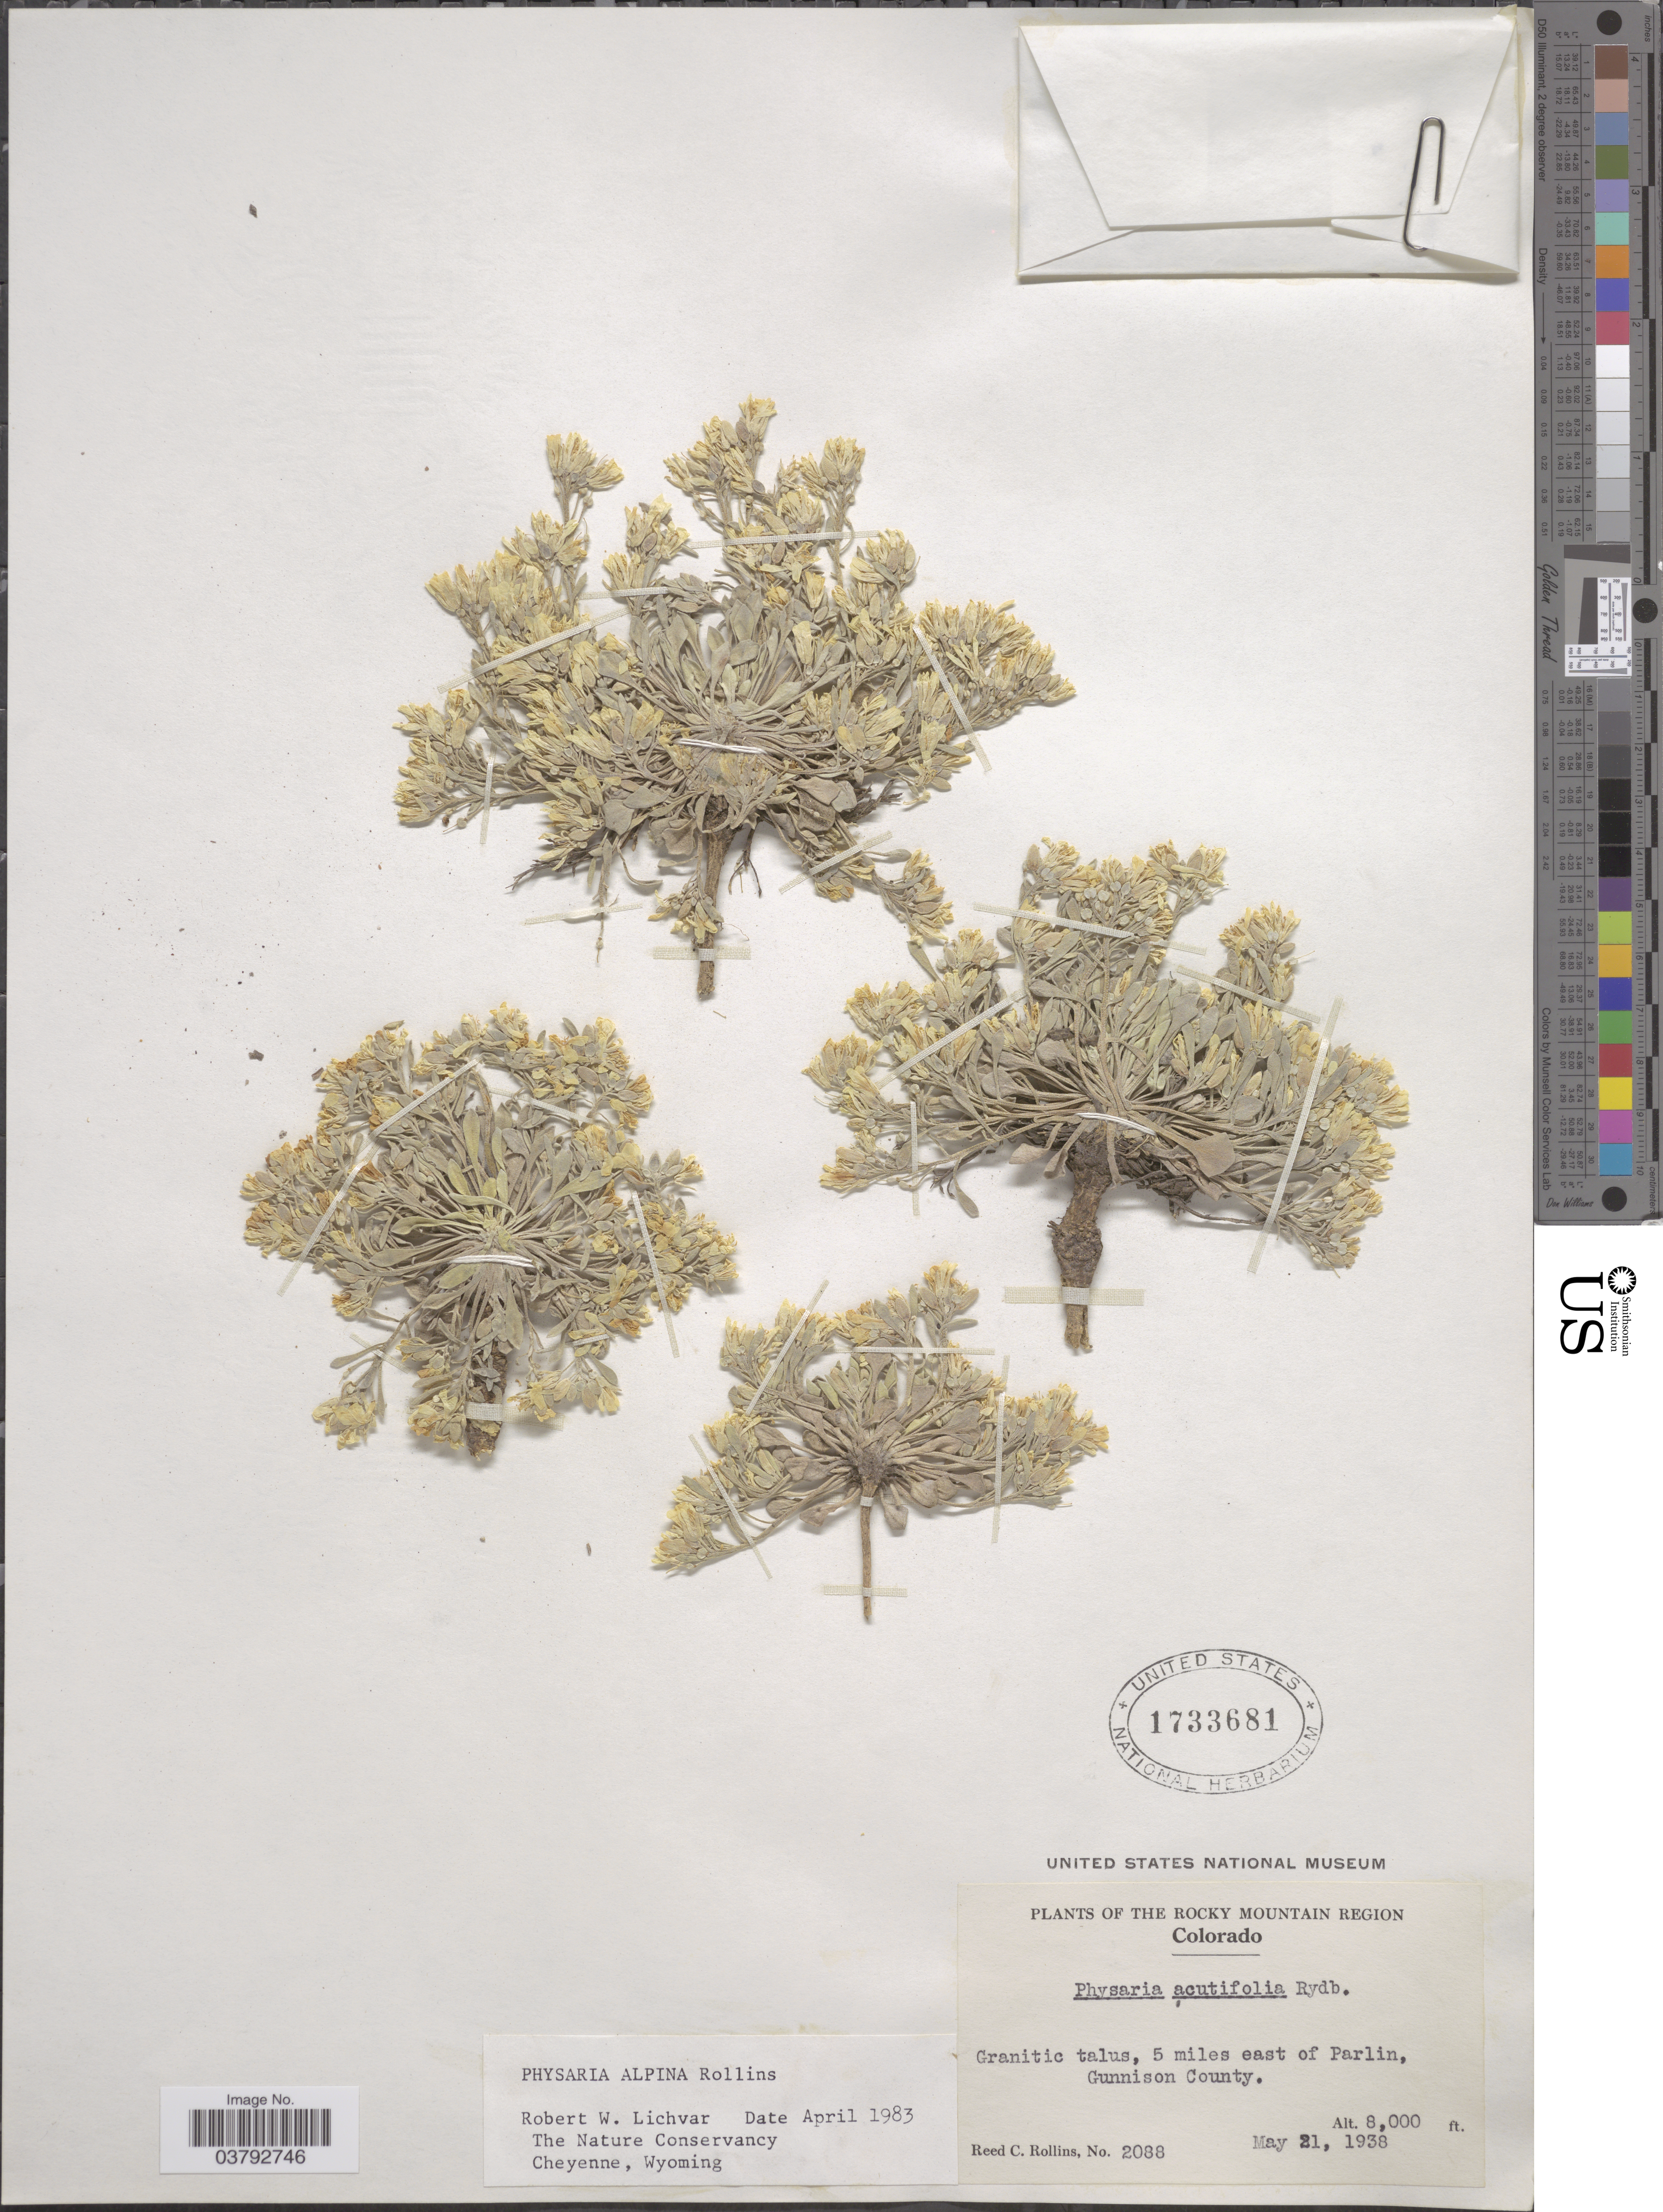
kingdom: Plantae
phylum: Tracheophyta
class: Magnoliopsida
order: Brassicales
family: Brassicaceae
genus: Physaria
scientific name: Physaria alpina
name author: Rollins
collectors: R. C. Rollins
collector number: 2088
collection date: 1938-05-21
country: United States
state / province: Colorado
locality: The Rocky Mountain Region. 5 miles east of Parlin, Gunnison County.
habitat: granitic talus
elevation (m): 2438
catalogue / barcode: US 1733681